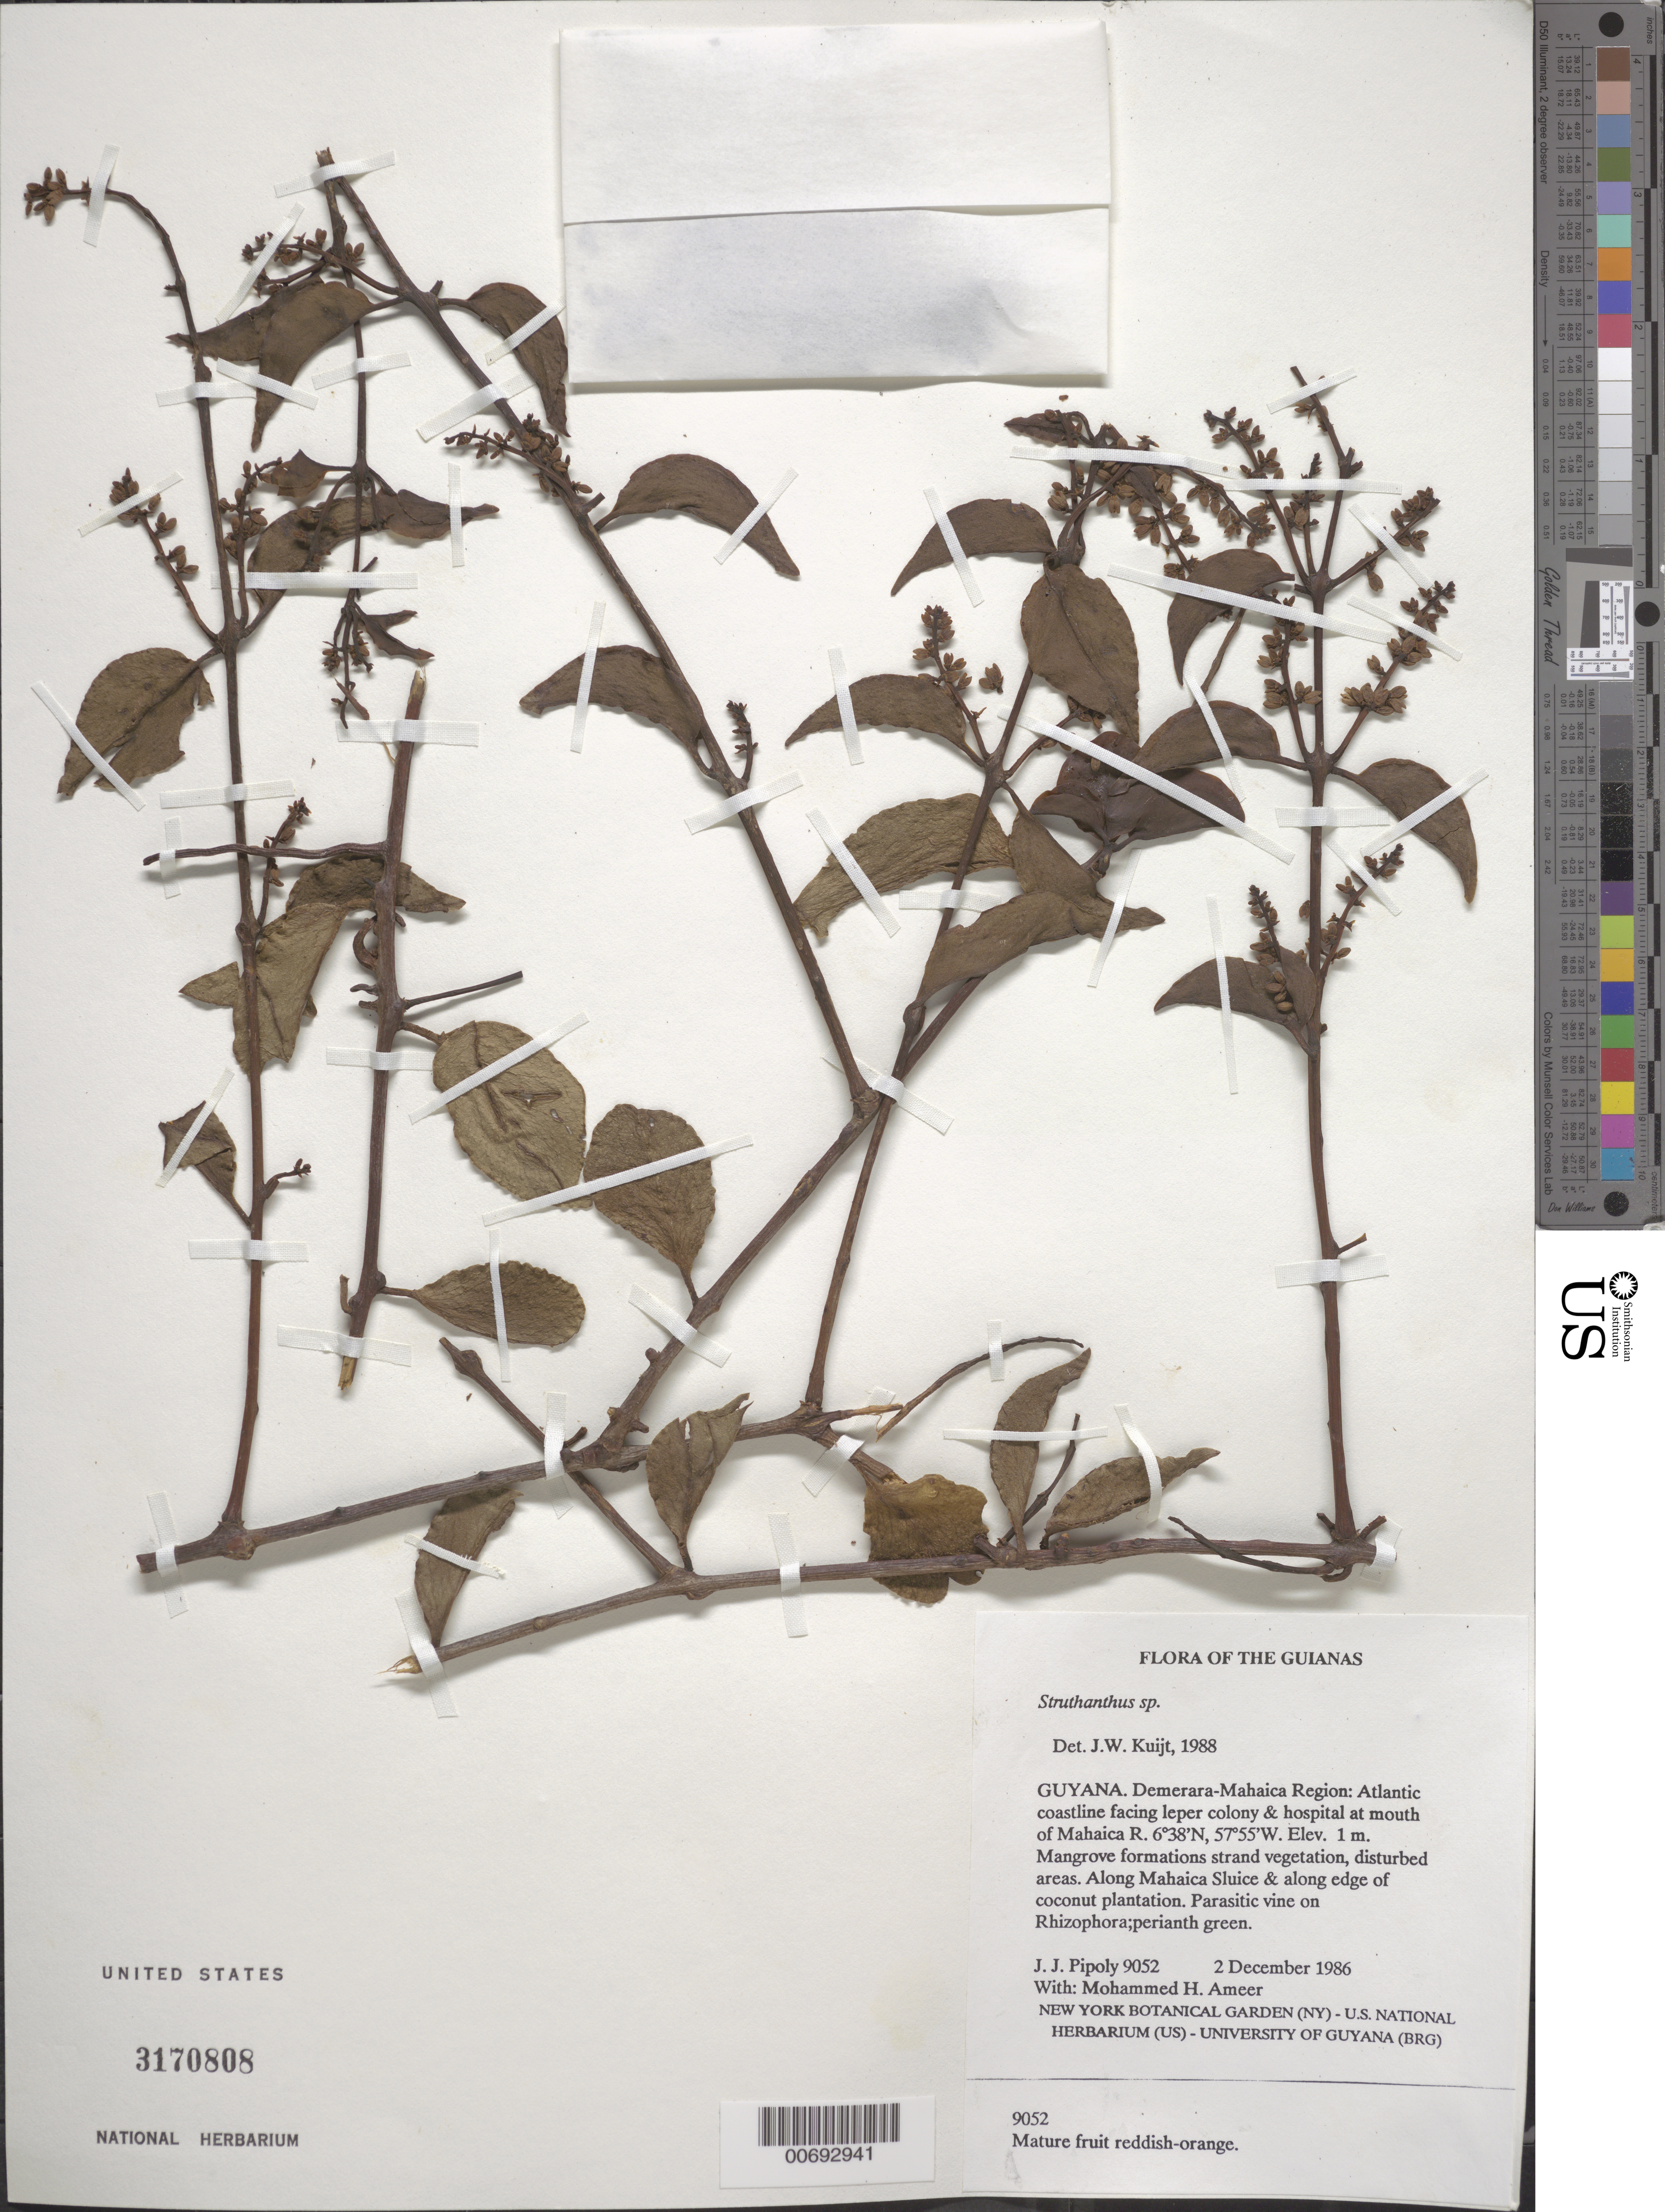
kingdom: Plantae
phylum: Tracheophyta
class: Magnoliopsida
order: Santalales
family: Loranthaceae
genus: Struthanthus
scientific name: Struthanthus sp.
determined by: Kuijt, Job, (CANADA)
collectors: J. J. Pipoly & M. Ameer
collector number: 9052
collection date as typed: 2 December 1986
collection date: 1986-12-02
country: Guyana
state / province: Demerara-Mahaica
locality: Atlantic coastline facing leper colony & hospital at mouth of Mahaica R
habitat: Mangrove formations strand vegetation, disturbed areas. Along Mahaica Sluice & along edge of coconut plantation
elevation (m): -6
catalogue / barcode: US 3170808